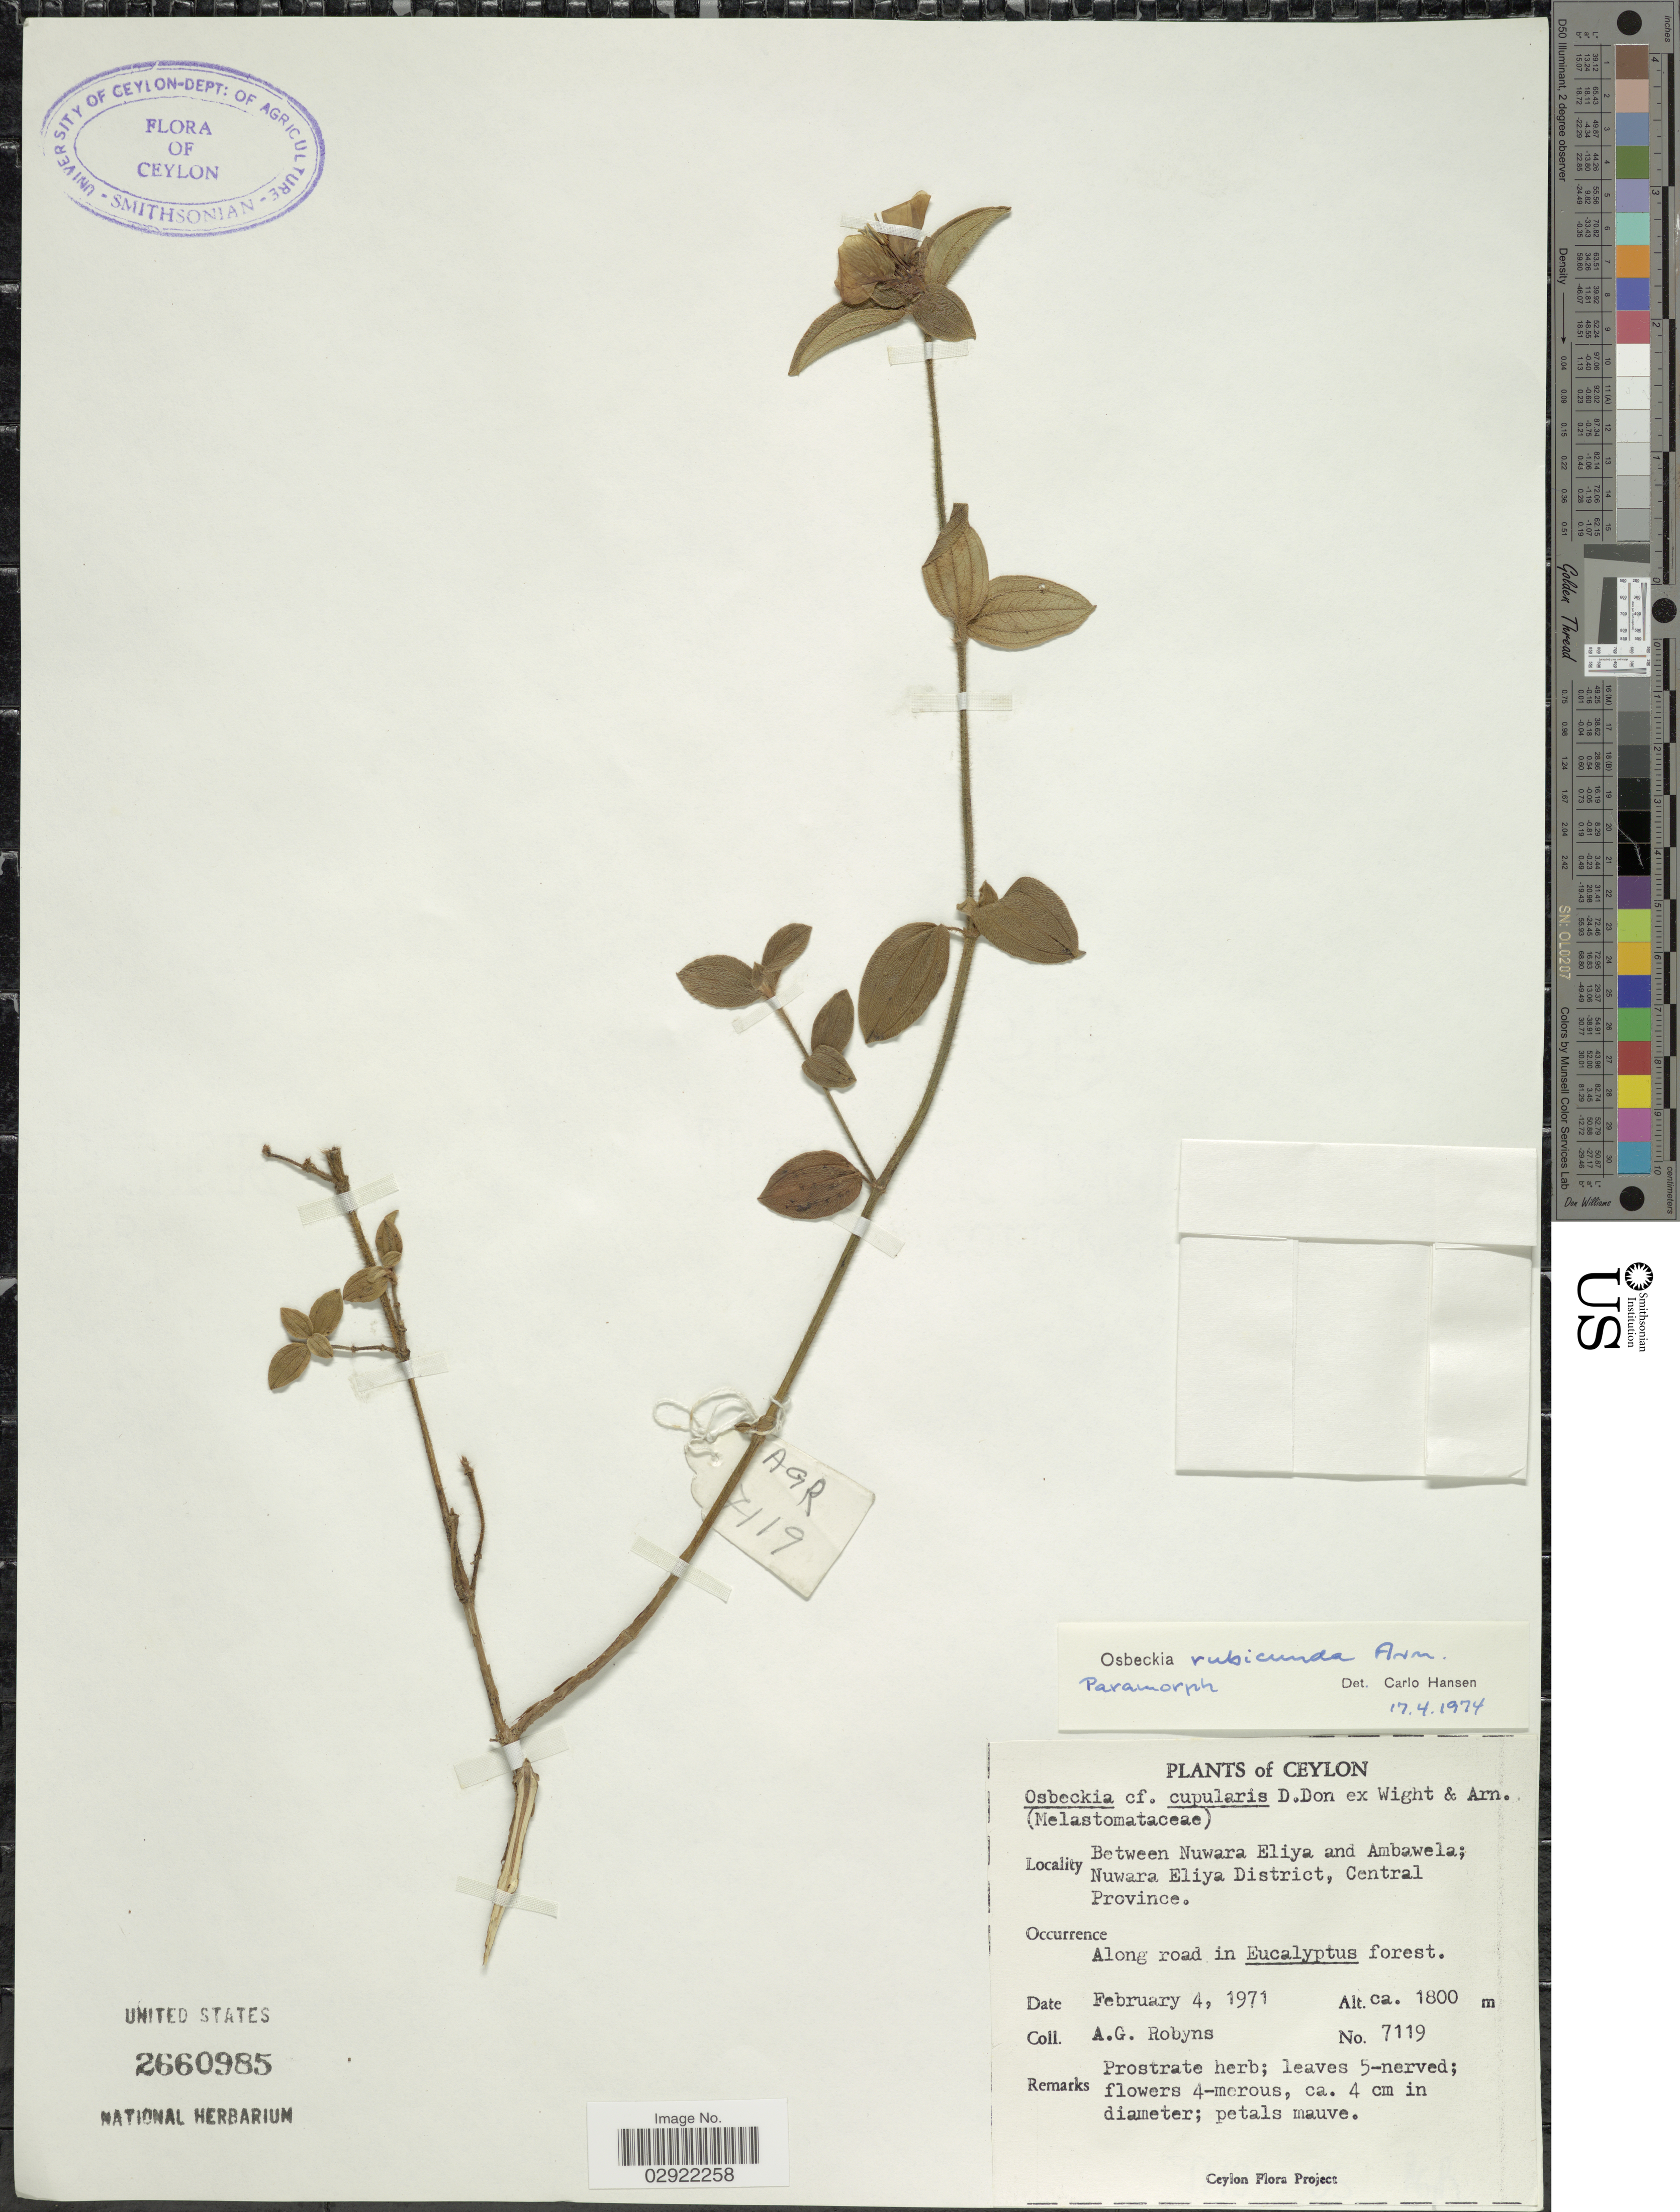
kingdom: Plantae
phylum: Tracheophyta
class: Magnoliopsida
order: Myrtales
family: Melastomataceae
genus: Osbeckia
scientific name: Osbeckia rubicunda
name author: Arn.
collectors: A. G. Robyns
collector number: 7119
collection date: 1971-02-04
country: Sri Lanka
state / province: Central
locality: Ceylon. Between Nuwara Eliya and Ambawela; Nuwara Eliya District.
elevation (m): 1800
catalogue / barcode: US 2660985